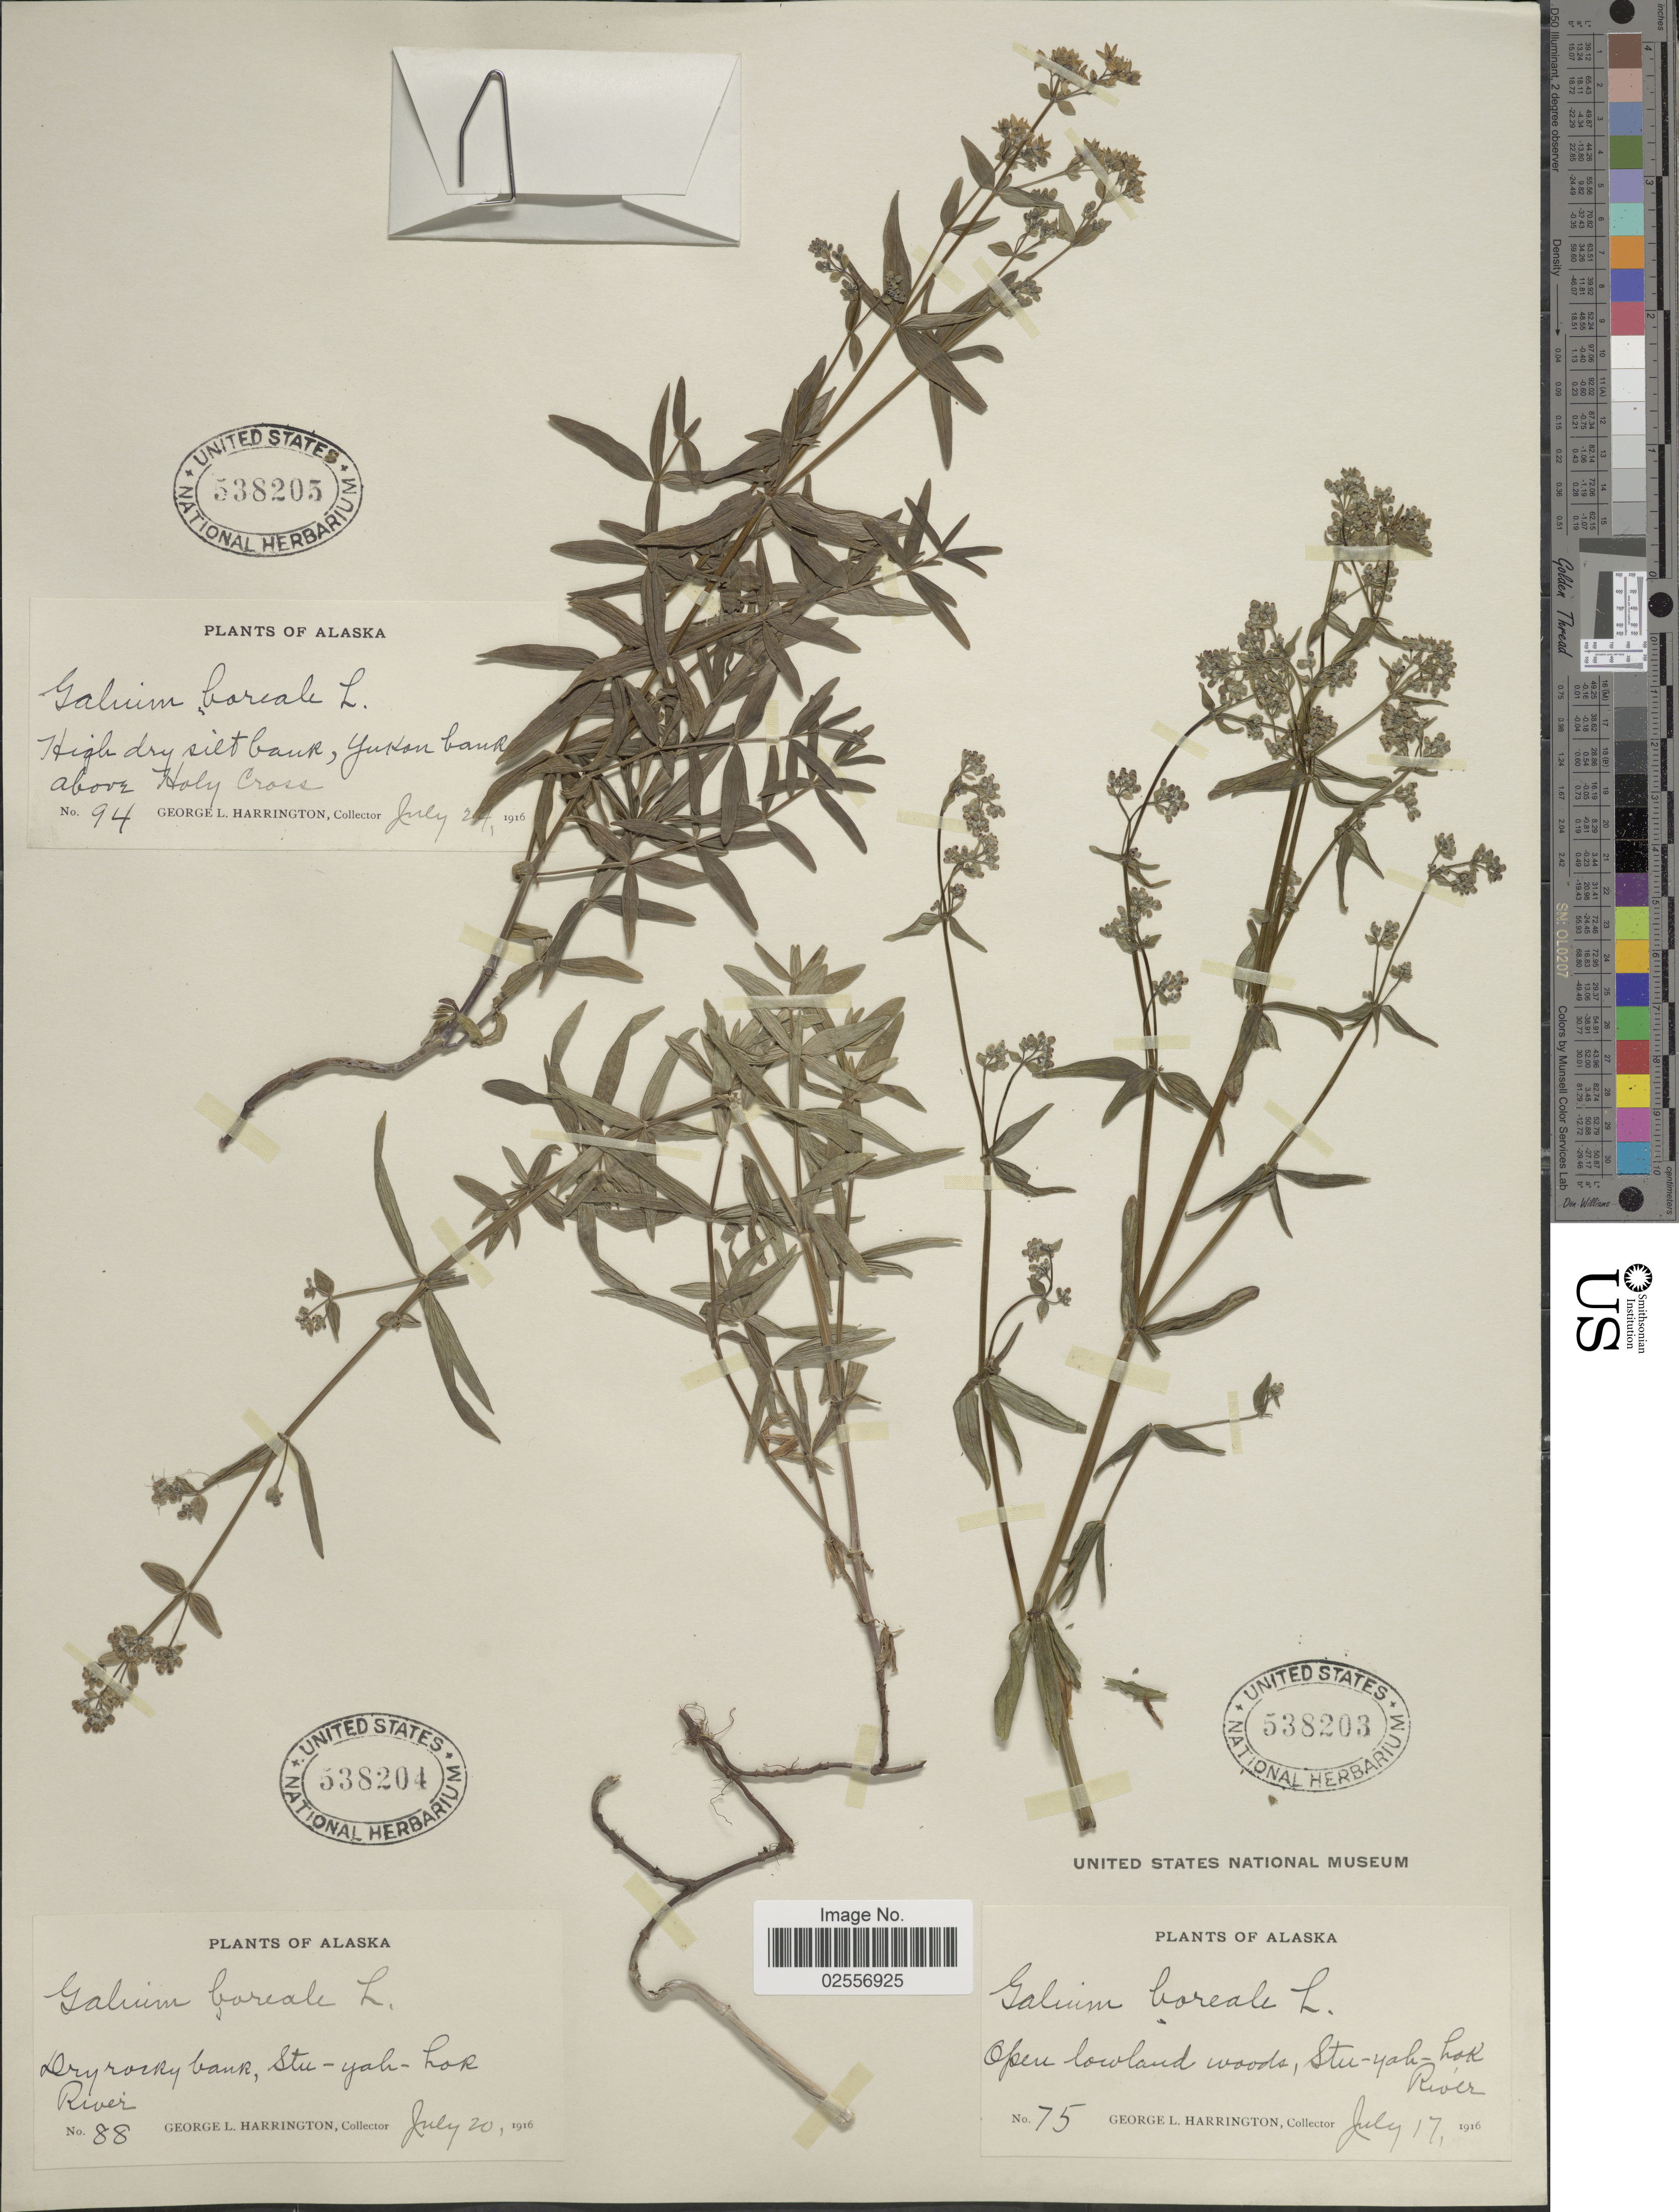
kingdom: Plantae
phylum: Tracheophyta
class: Magnoliopsida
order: Gentianales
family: Rubiaceae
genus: Galium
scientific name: Galium boreale L.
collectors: G. Harrington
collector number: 94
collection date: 1916-07-24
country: United States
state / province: Alaska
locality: Yukon bank above Holy Cross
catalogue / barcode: US 538205